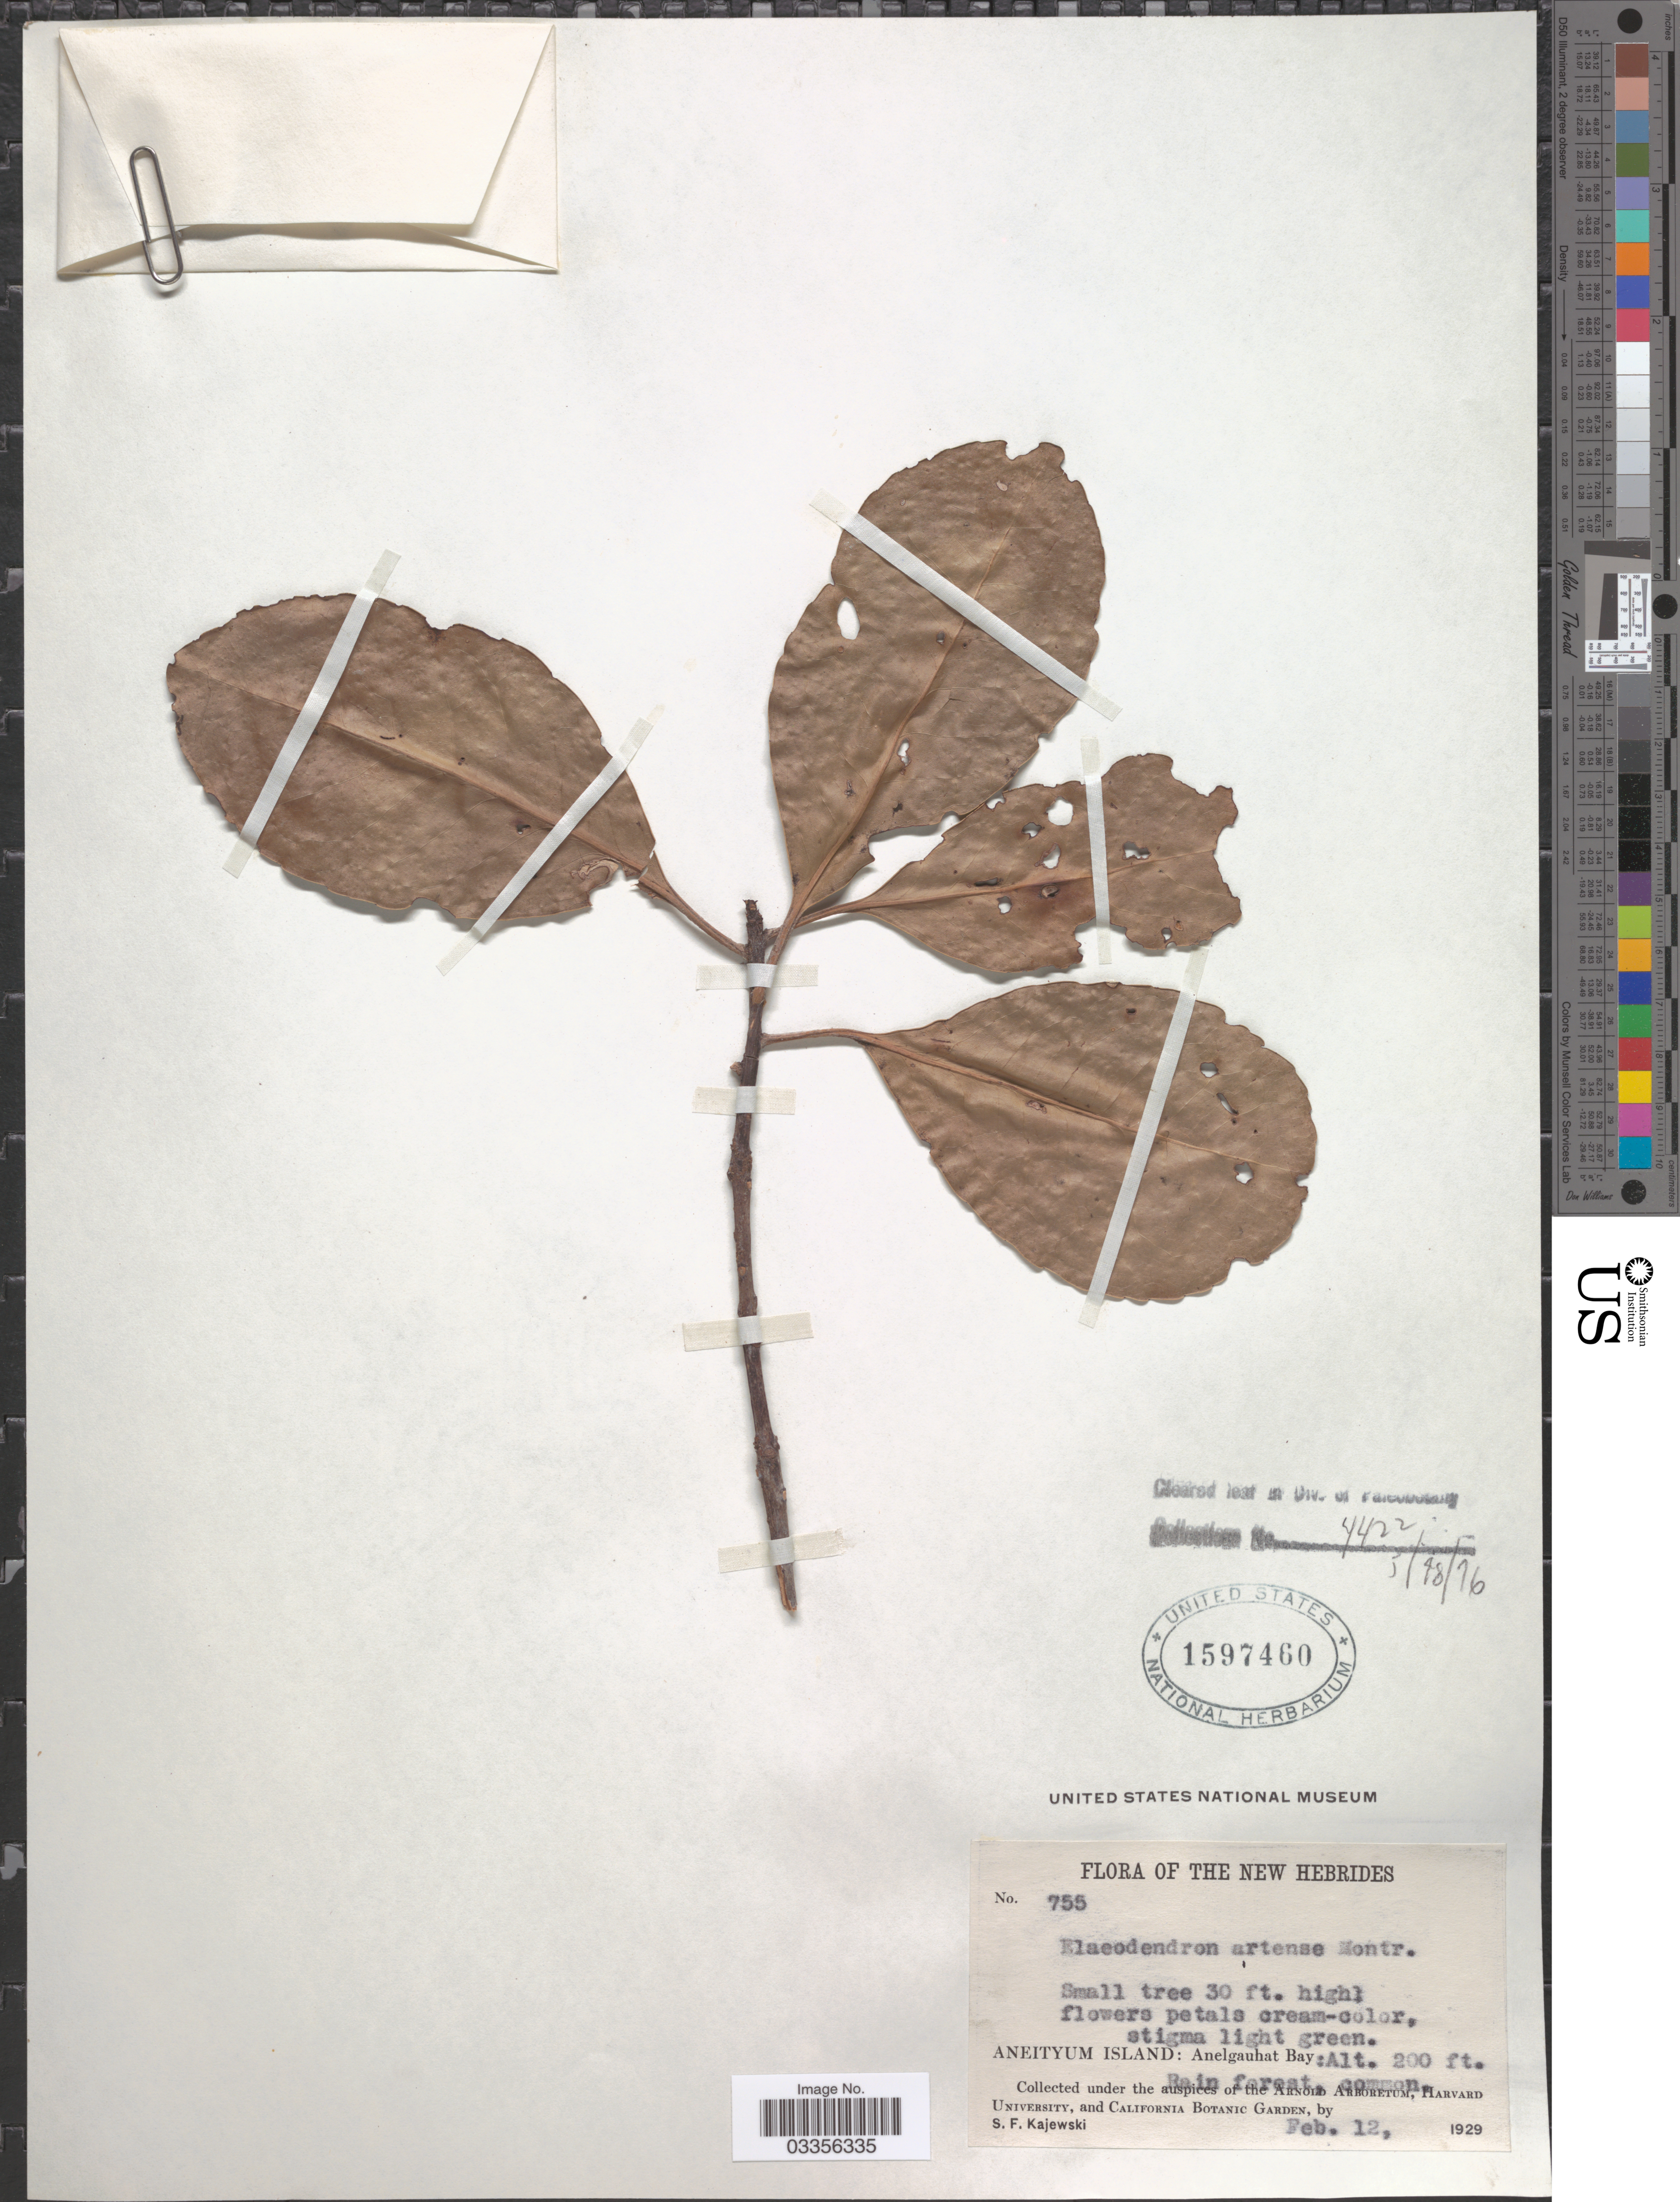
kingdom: Plantae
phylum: Tracheophyta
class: Magnoliopsida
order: Celastrales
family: Celastraceae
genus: Elaeodendron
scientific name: Elaeodendron artense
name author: Montrouz.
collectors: S. Kajewski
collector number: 755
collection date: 1929-02-12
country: Vanuatu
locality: The New Hebrides. Aneityum Island: Anelgauhat Bay.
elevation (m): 61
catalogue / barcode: US 1597460